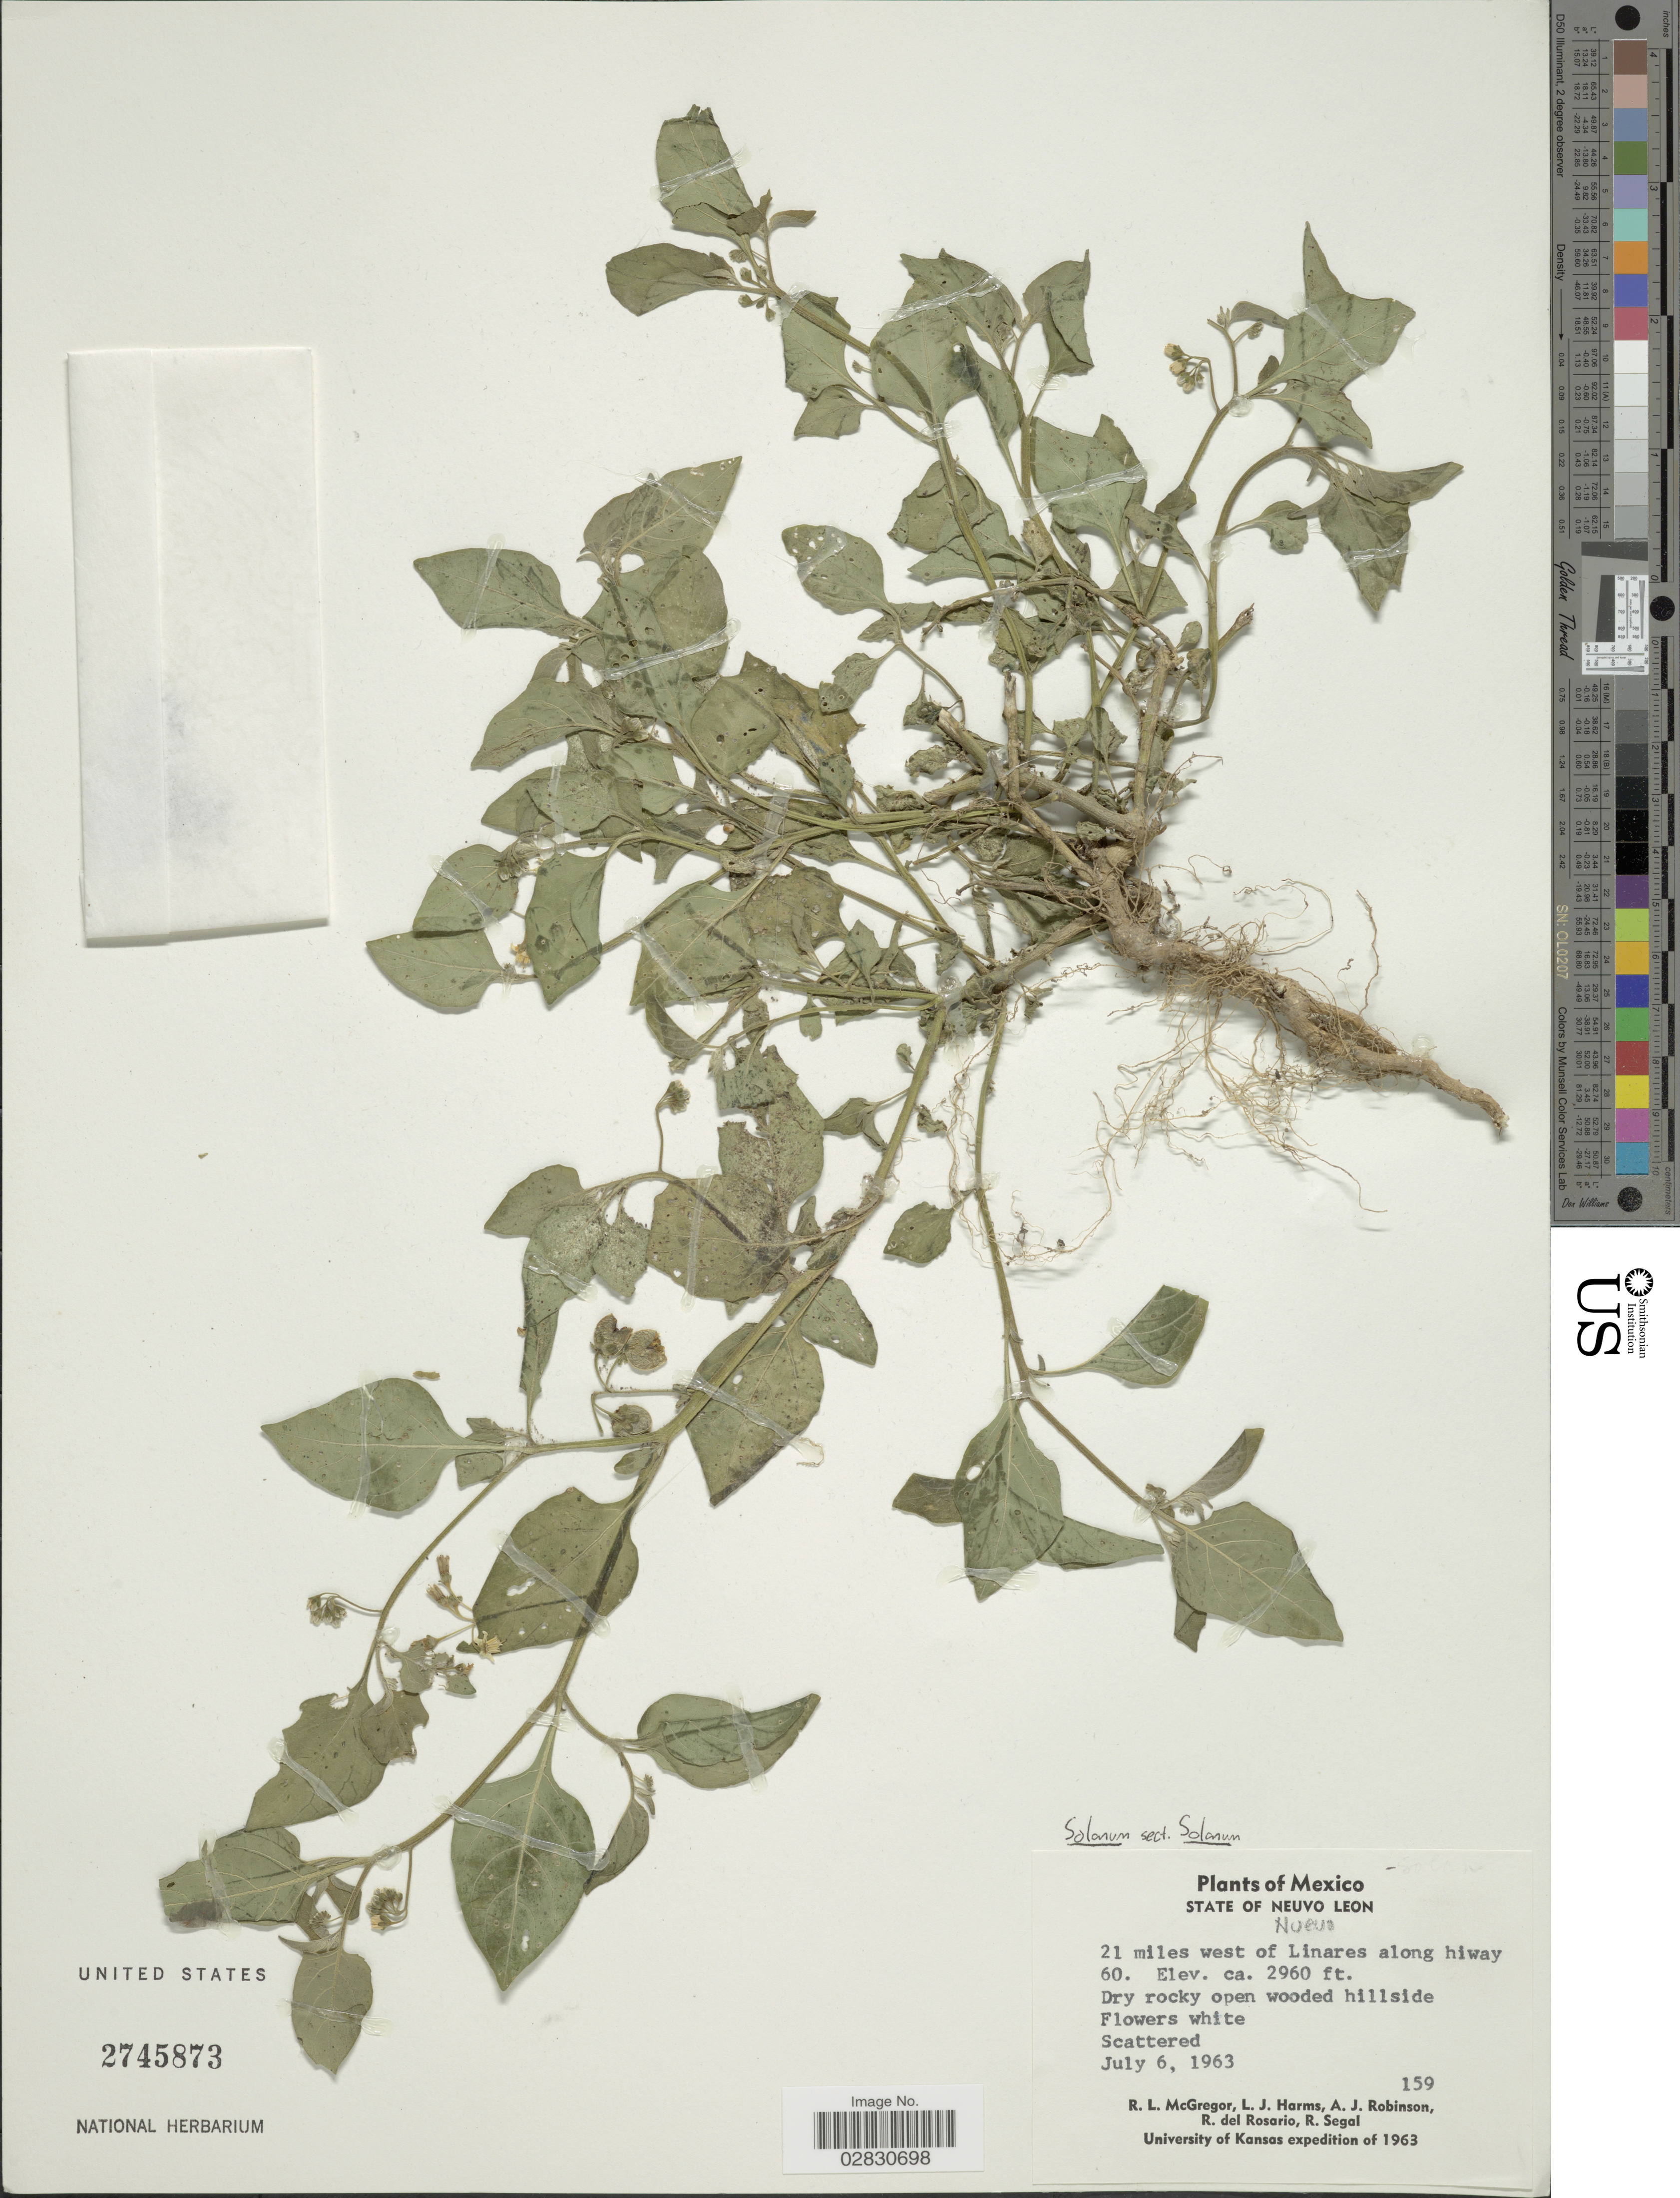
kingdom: Plantae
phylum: Tracheophyta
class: Magnoliopsida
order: Solanales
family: Solanaceae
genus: Solanum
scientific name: Solanum sp.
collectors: R. McGregor, L. Harms, A. J. Robinson, R. del Rosario & R. Segal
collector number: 159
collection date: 1963-07-06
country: Mexico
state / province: Nuevo León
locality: State of Nuevo Leon, 21 miles west of Linares along hiway 60.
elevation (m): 902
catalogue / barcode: US 2745873